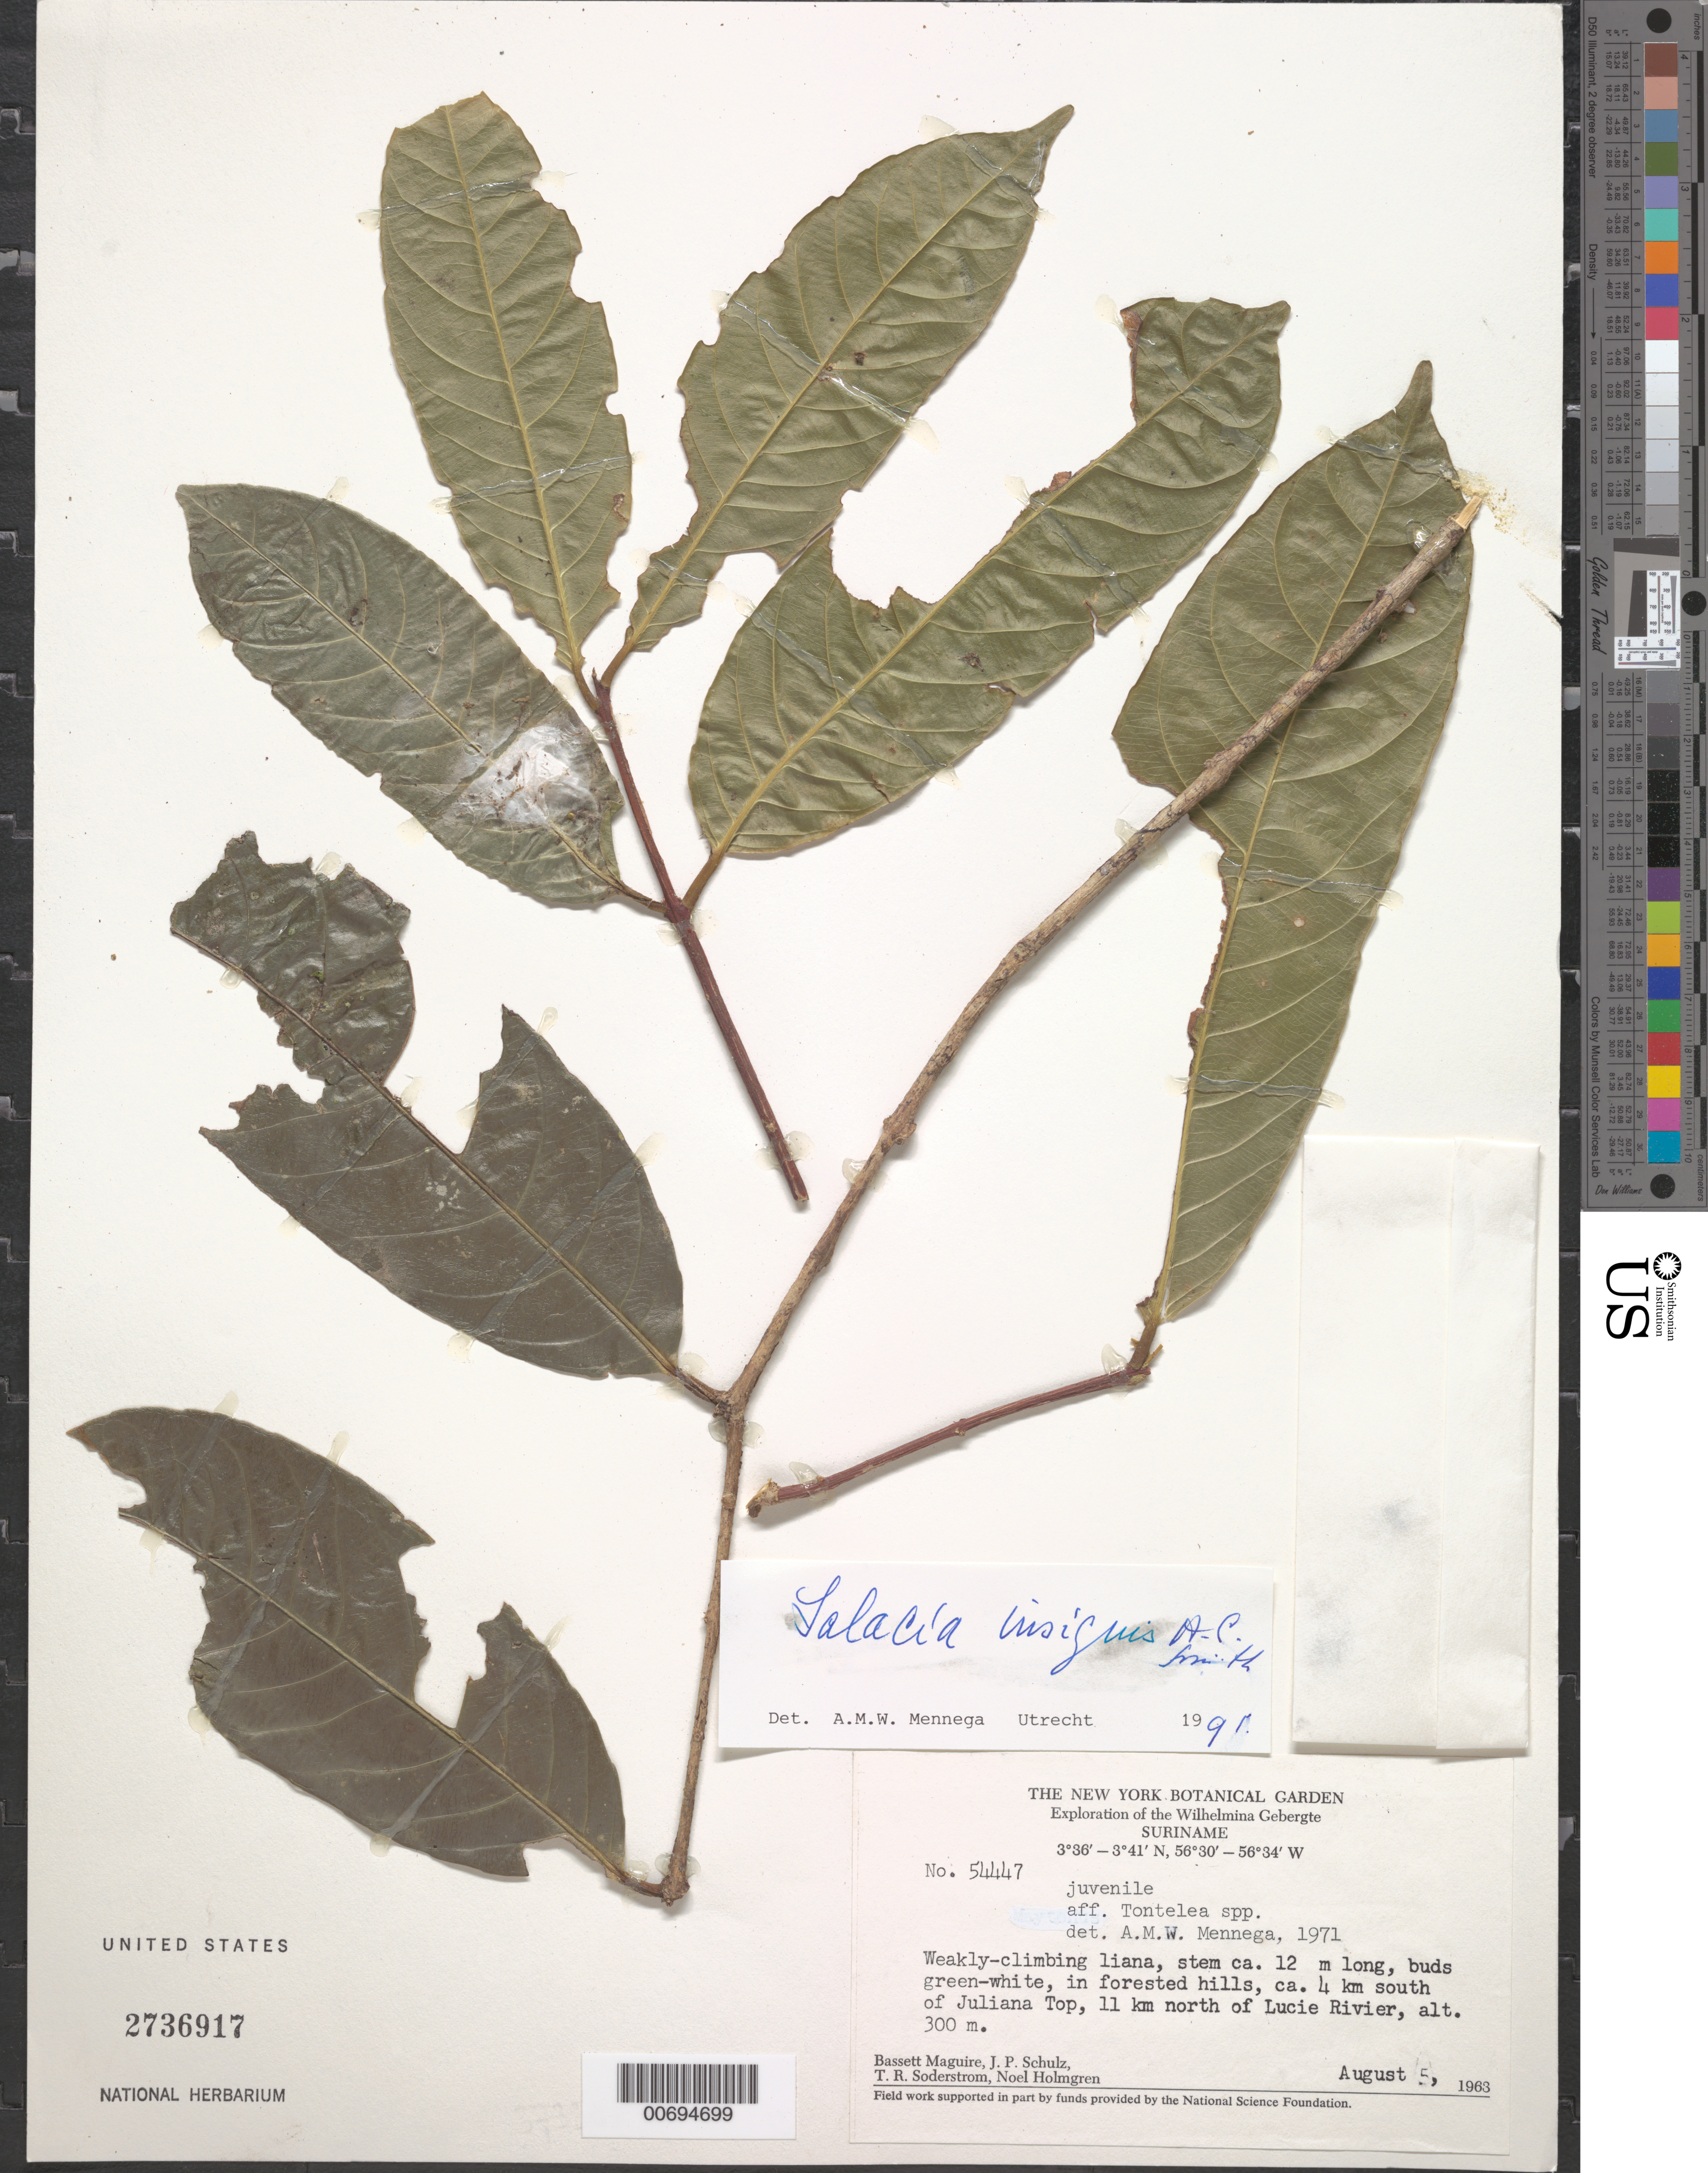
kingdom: Plantae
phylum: Tracheophyta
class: Magnoliopsida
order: Celastrales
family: Celastraceae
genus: Salacia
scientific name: Salacia insignis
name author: A.C. Sm.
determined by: Mennega, A. M. W.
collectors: B. Maguire, J. P. Schulz, T. R. Soderstrom & N. H. Holmgren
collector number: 54447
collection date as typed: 5-Aug-63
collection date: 1963-08-05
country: Suriname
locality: Juliana Top, 3 km S of, 12 km N of Lucie R., Wilhelmina Gebergte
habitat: Forested hills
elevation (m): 300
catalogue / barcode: US 2736917